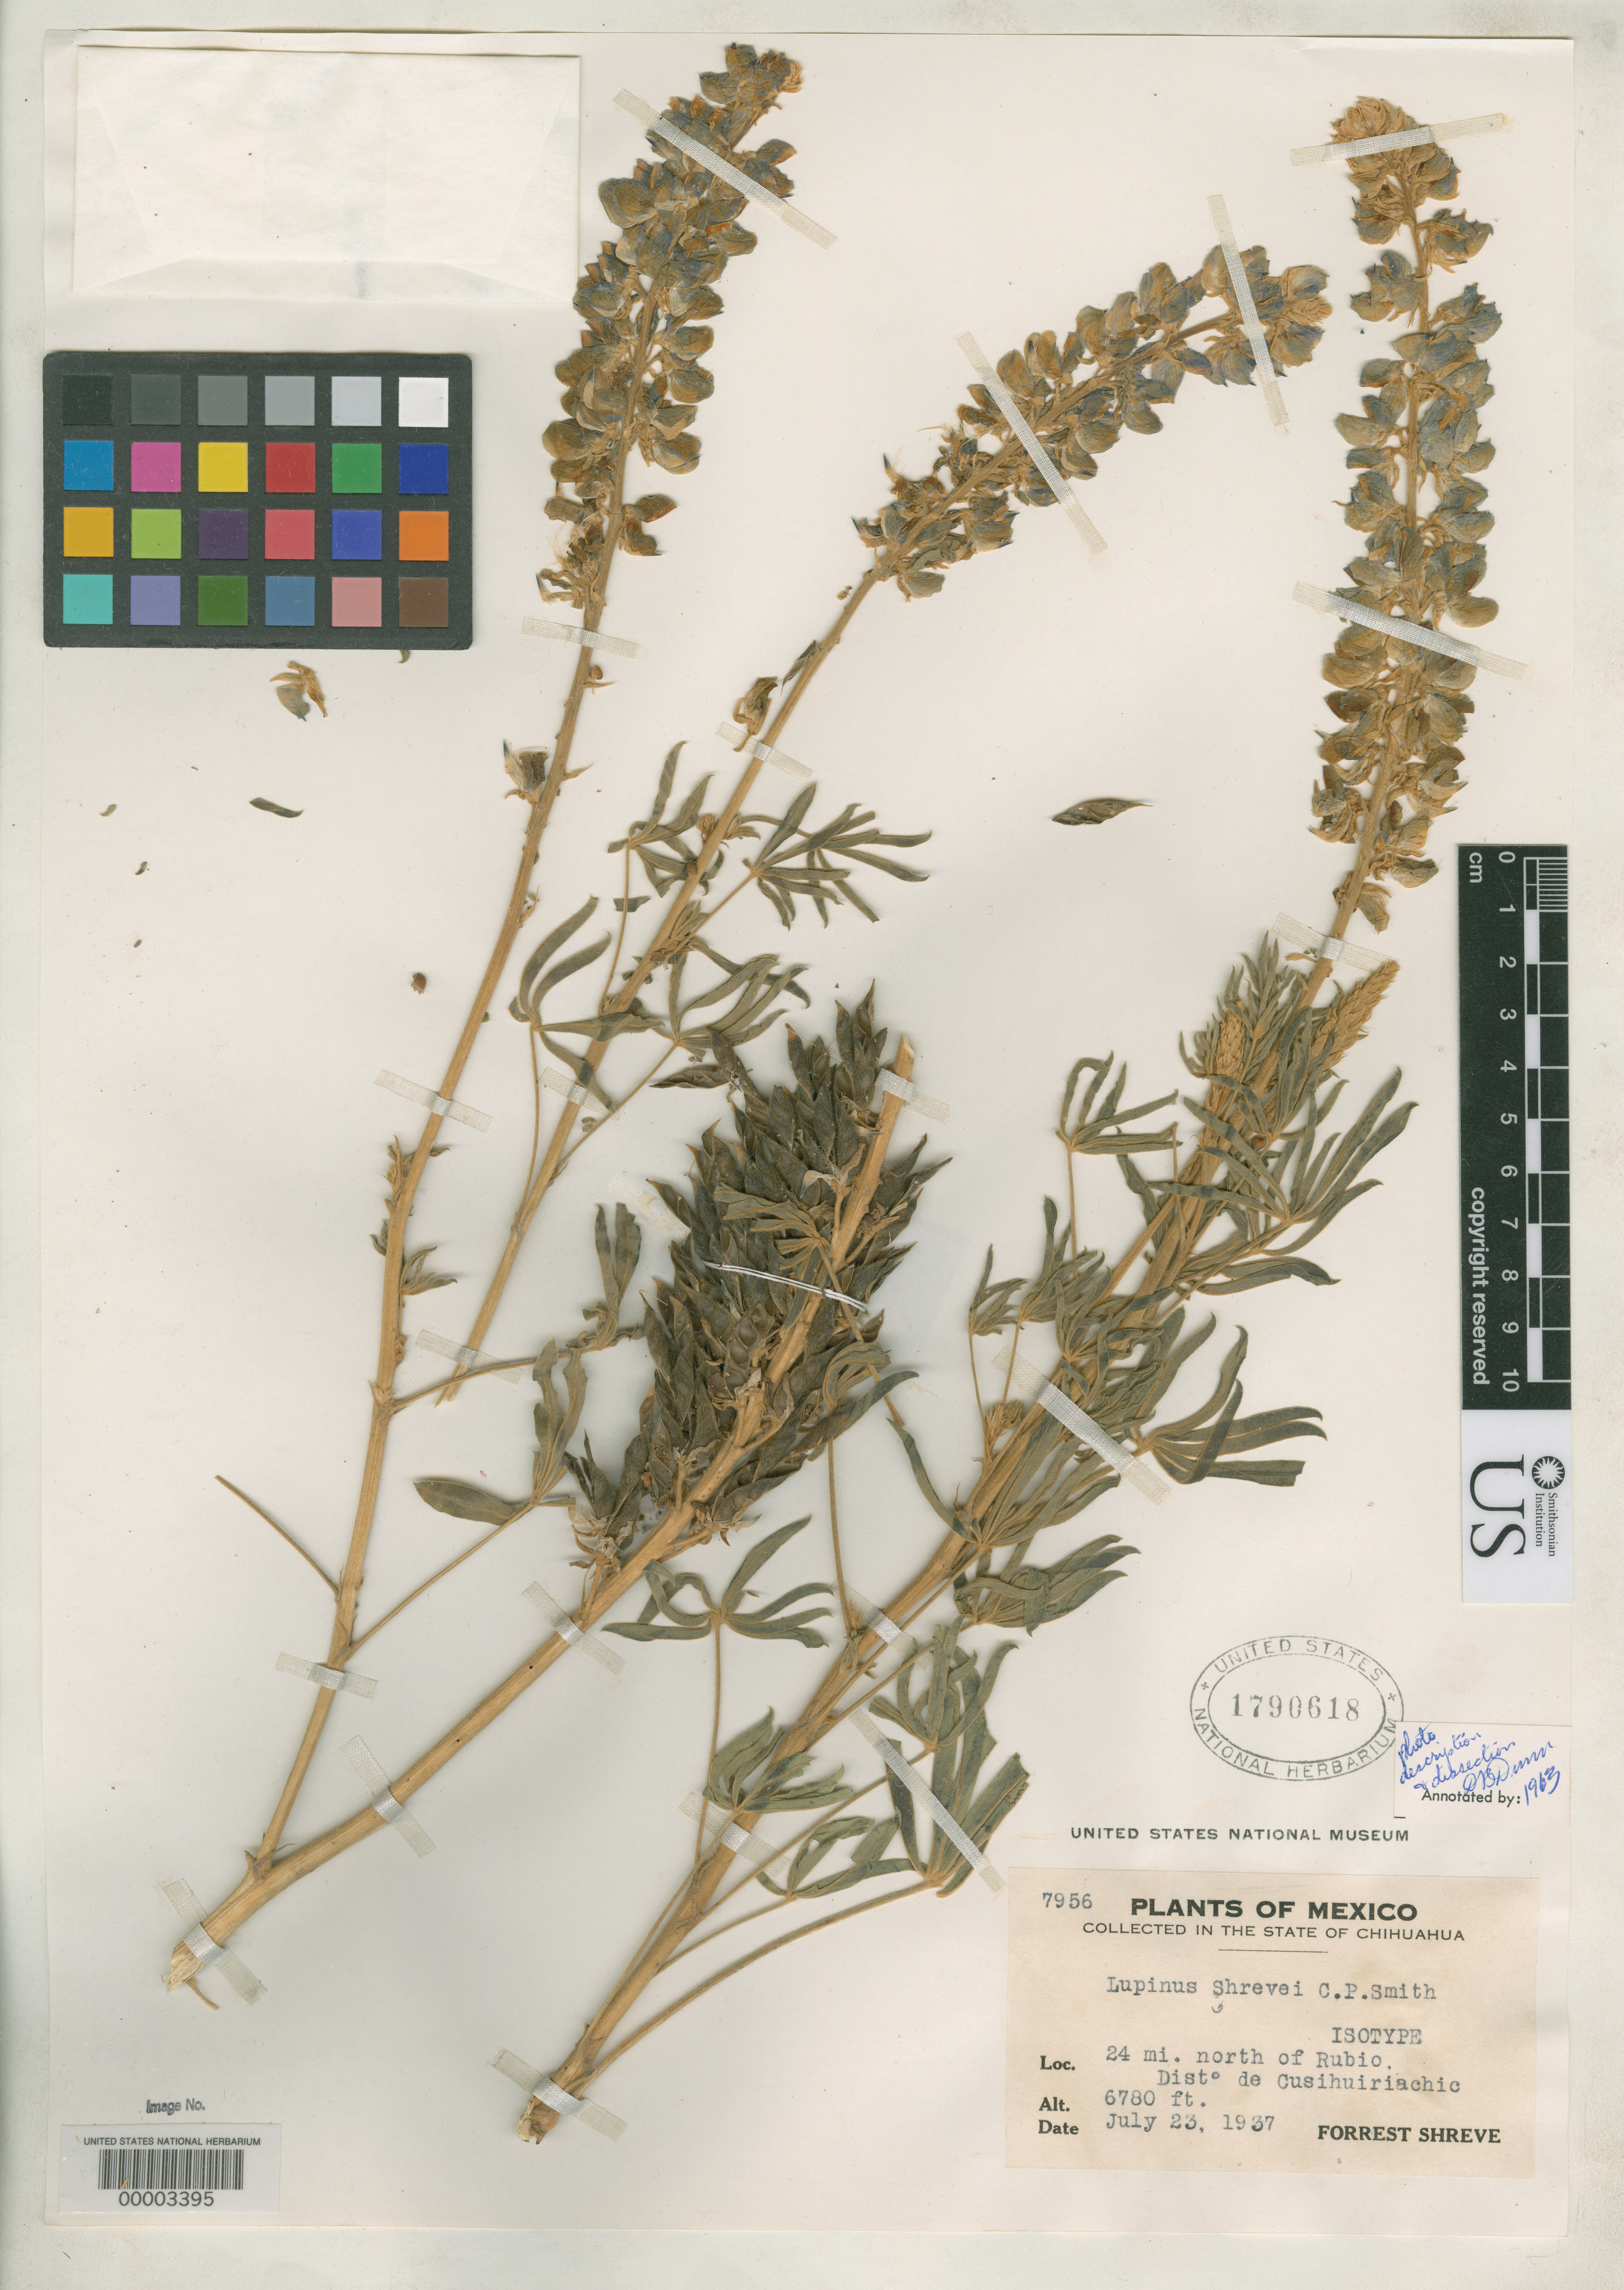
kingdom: Plantae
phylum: Tracheophyta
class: Magnoliopsida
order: Fabales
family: Fabaceae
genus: Lupinus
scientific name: Lupinus shrevei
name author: C.P. Sm.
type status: Isotype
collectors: F. Shreve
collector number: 7956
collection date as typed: Jul 1937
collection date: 1937-07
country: Mexico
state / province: Chihuahua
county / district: Cusihuiriachic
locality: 24 mi. N of Rubio.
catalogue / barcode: US 1790618